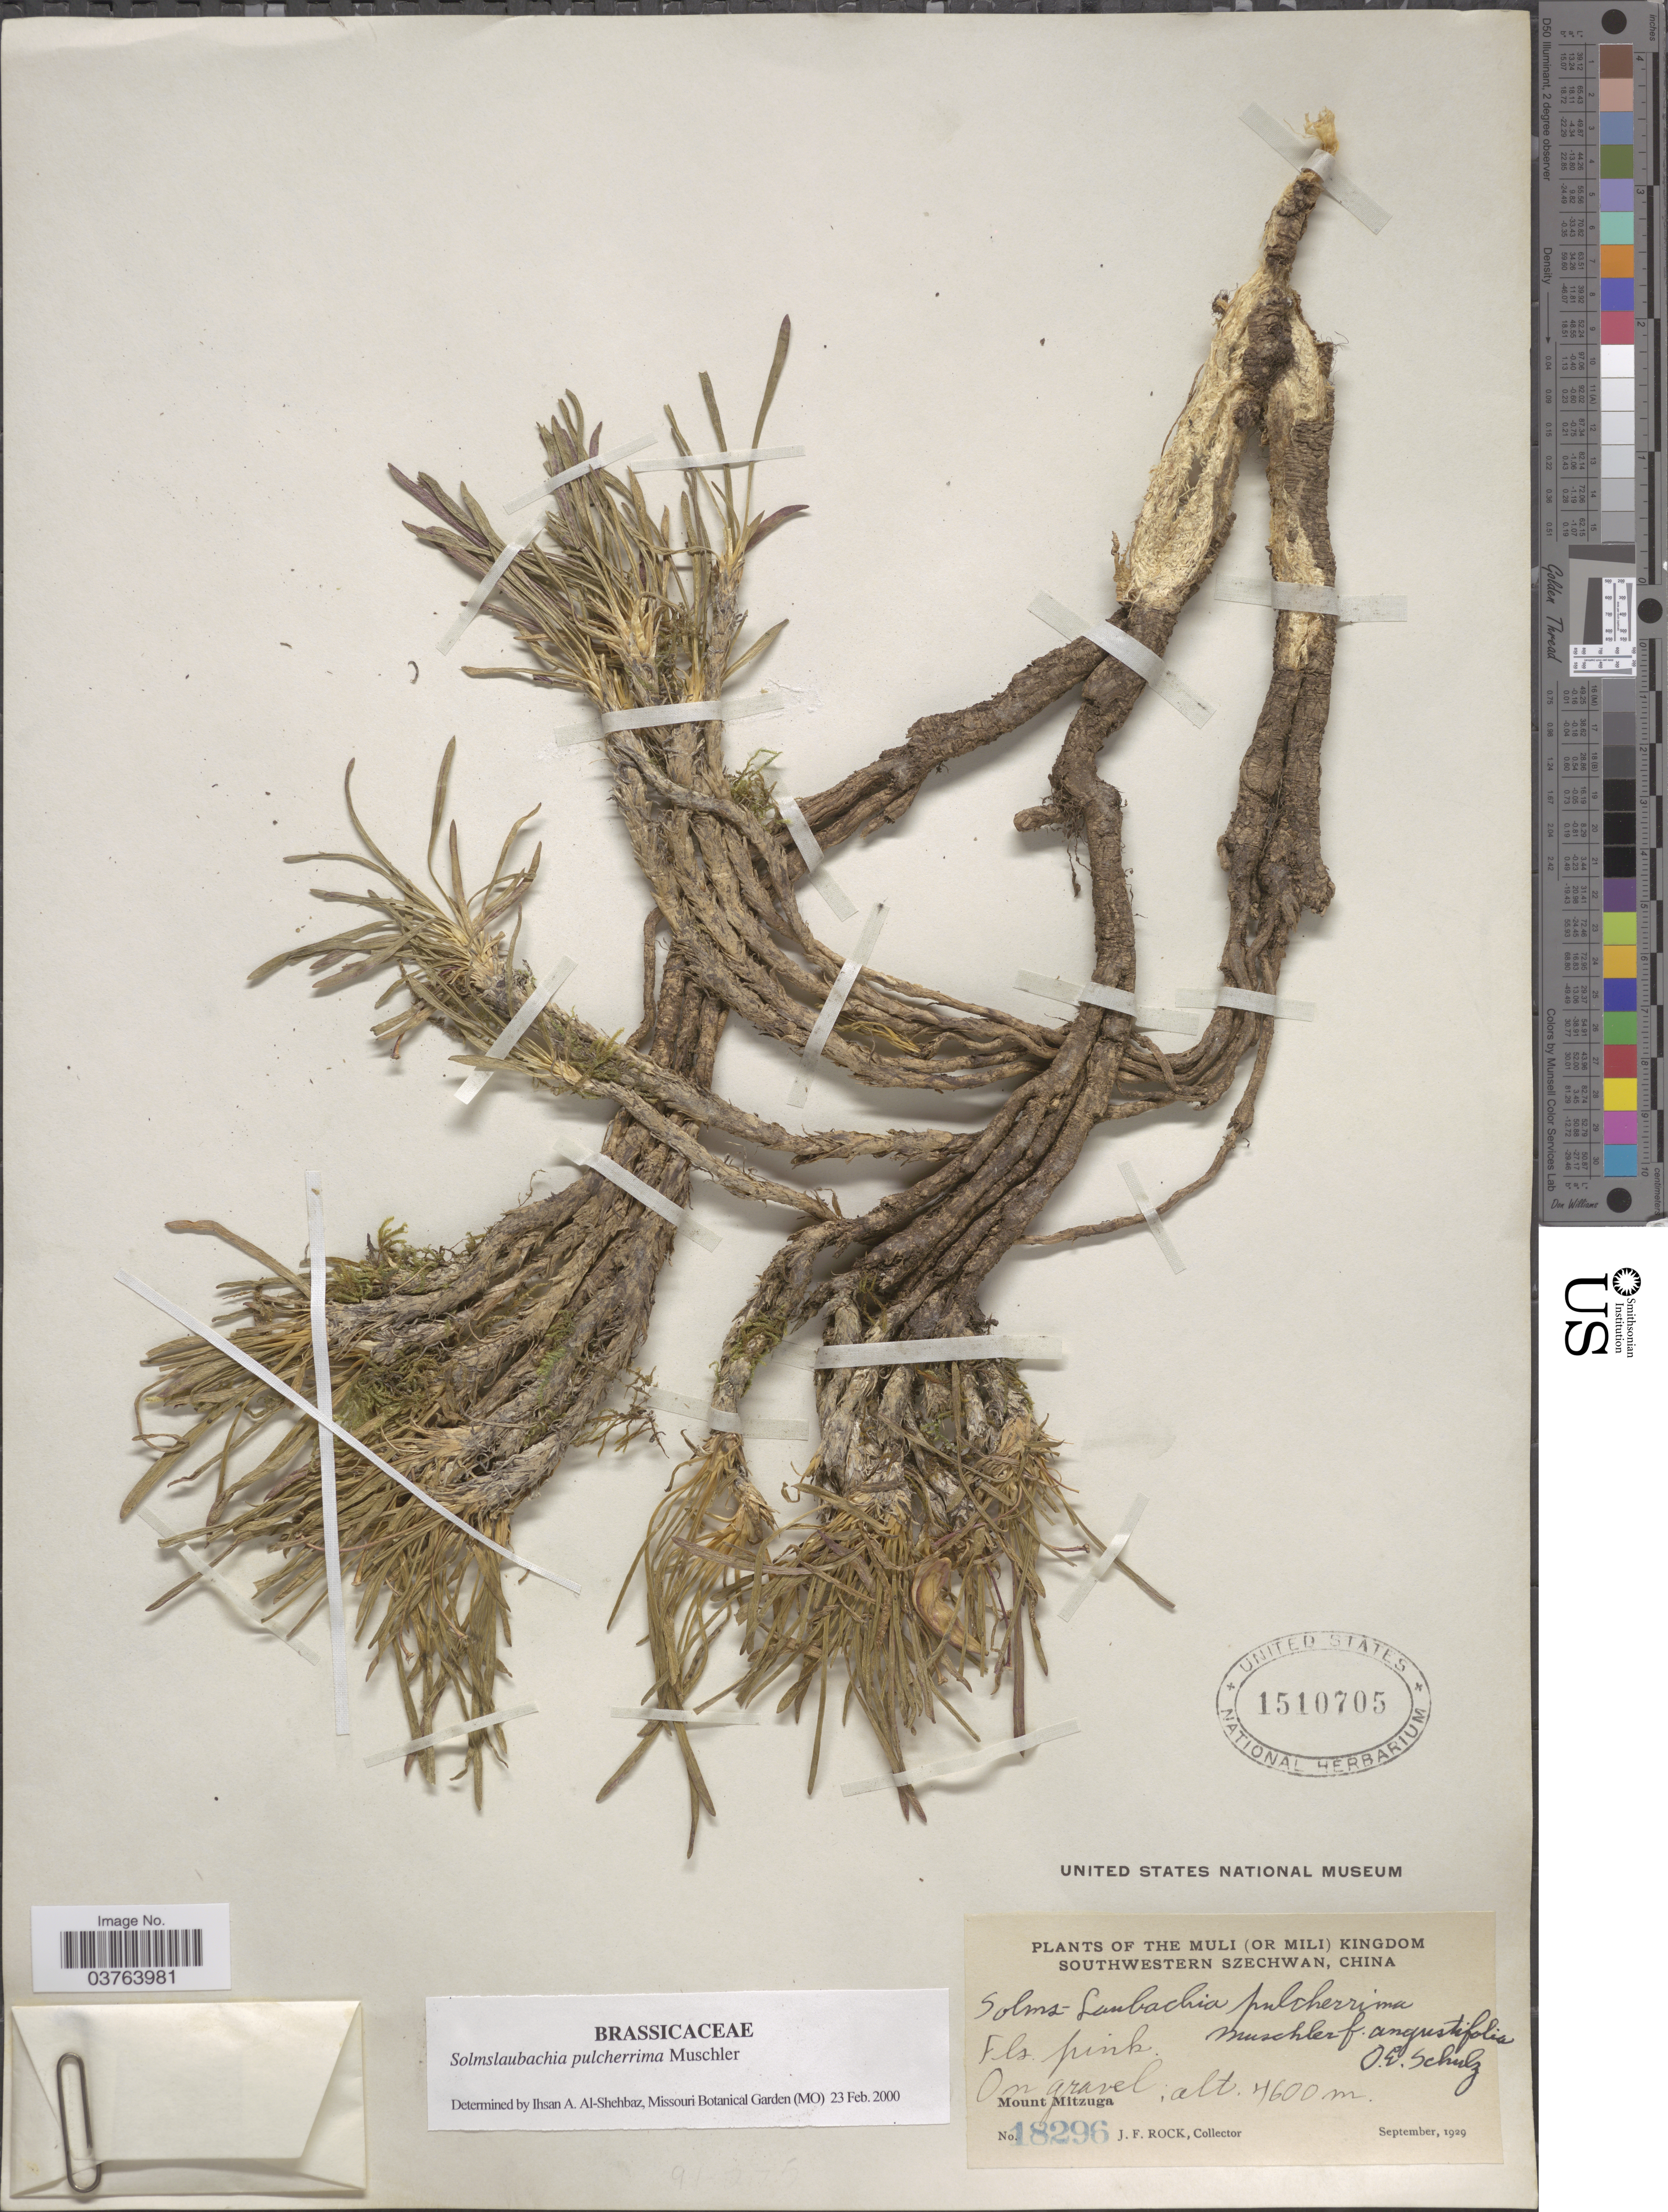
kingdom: Plantae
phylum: Tracheophyta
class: Magnoliopsida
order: Brassicales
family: Brassicaceae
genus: Solms-Laubachia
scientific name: Solms-laubachia pulcherrima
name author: Muschl.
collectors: J. Rock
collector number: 18296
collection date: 1929-09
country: China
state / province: Sichuan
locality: The Muli (or Mili) Kingdom. Southwestern Szechwan. Mount Mitzuga.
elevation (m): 4600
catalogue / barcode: US 1510705